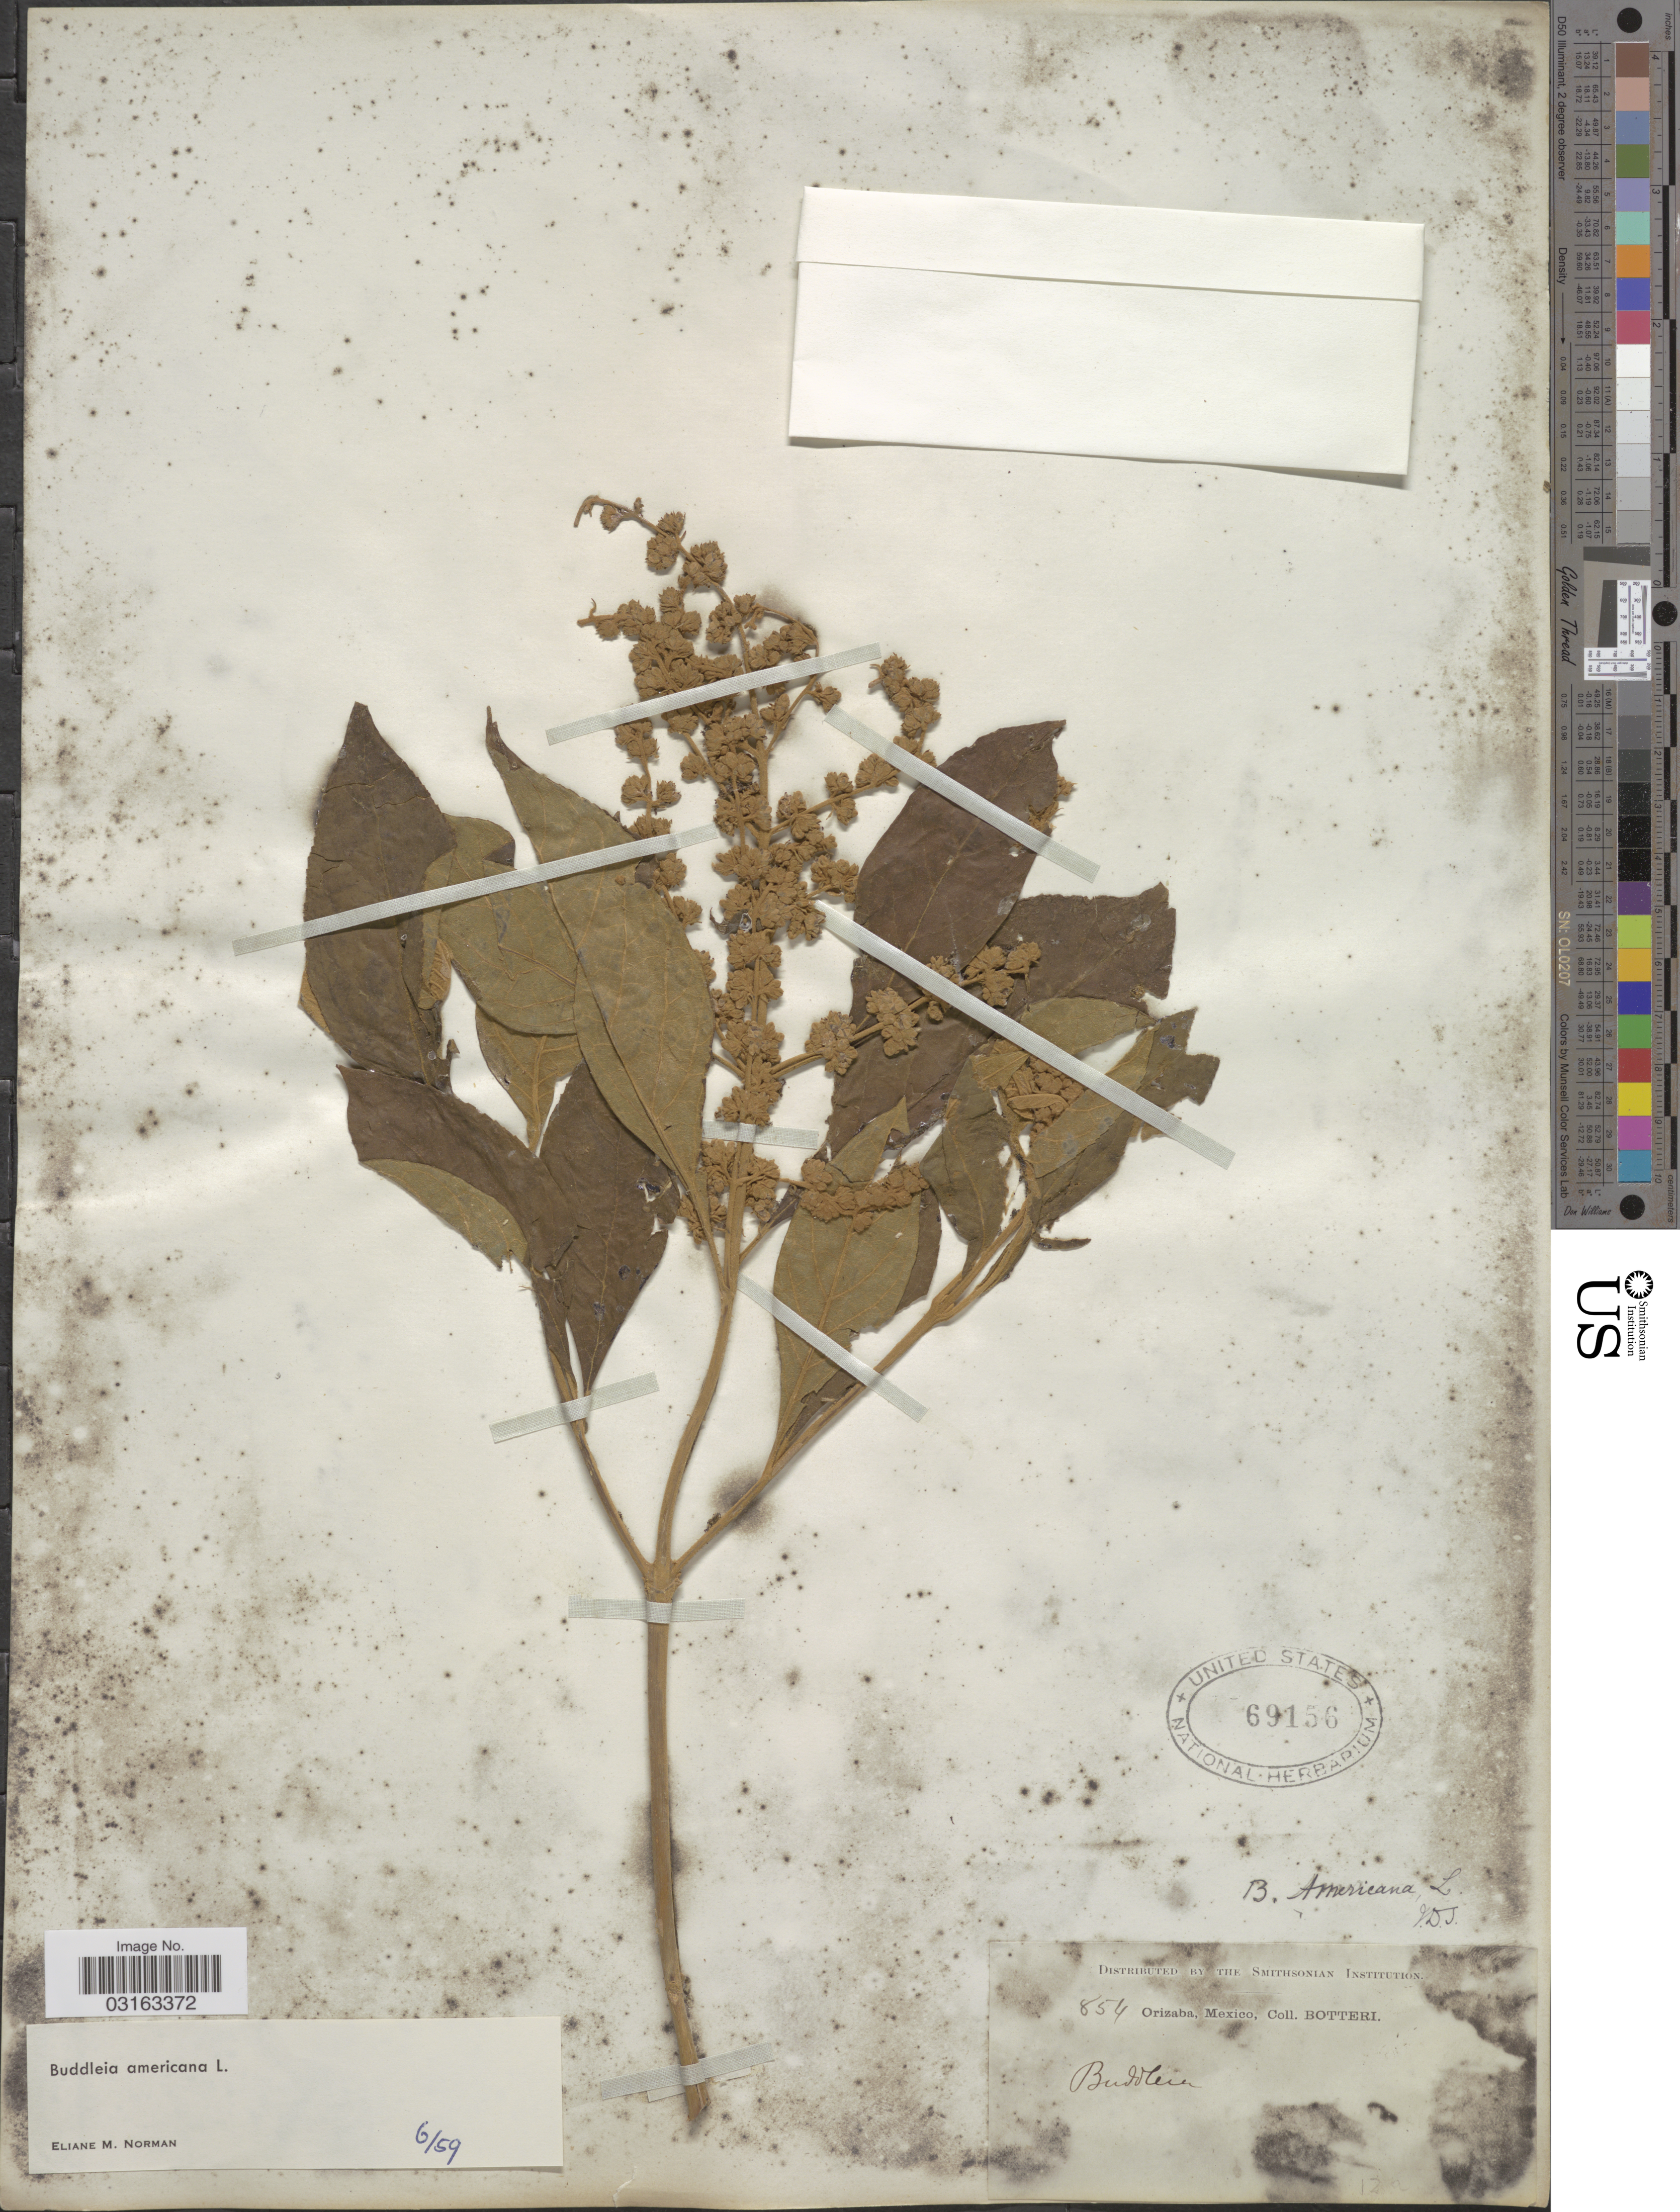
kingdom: Plantae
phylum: Tracheophyta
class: Magnoliopsida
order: Lamiales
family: Scrophulariaceae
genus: Buddleja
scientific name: Buddleja americana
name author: L.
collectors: -. Botteri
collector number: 854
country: Mexico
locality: Orizaba.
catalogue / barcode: US 69156